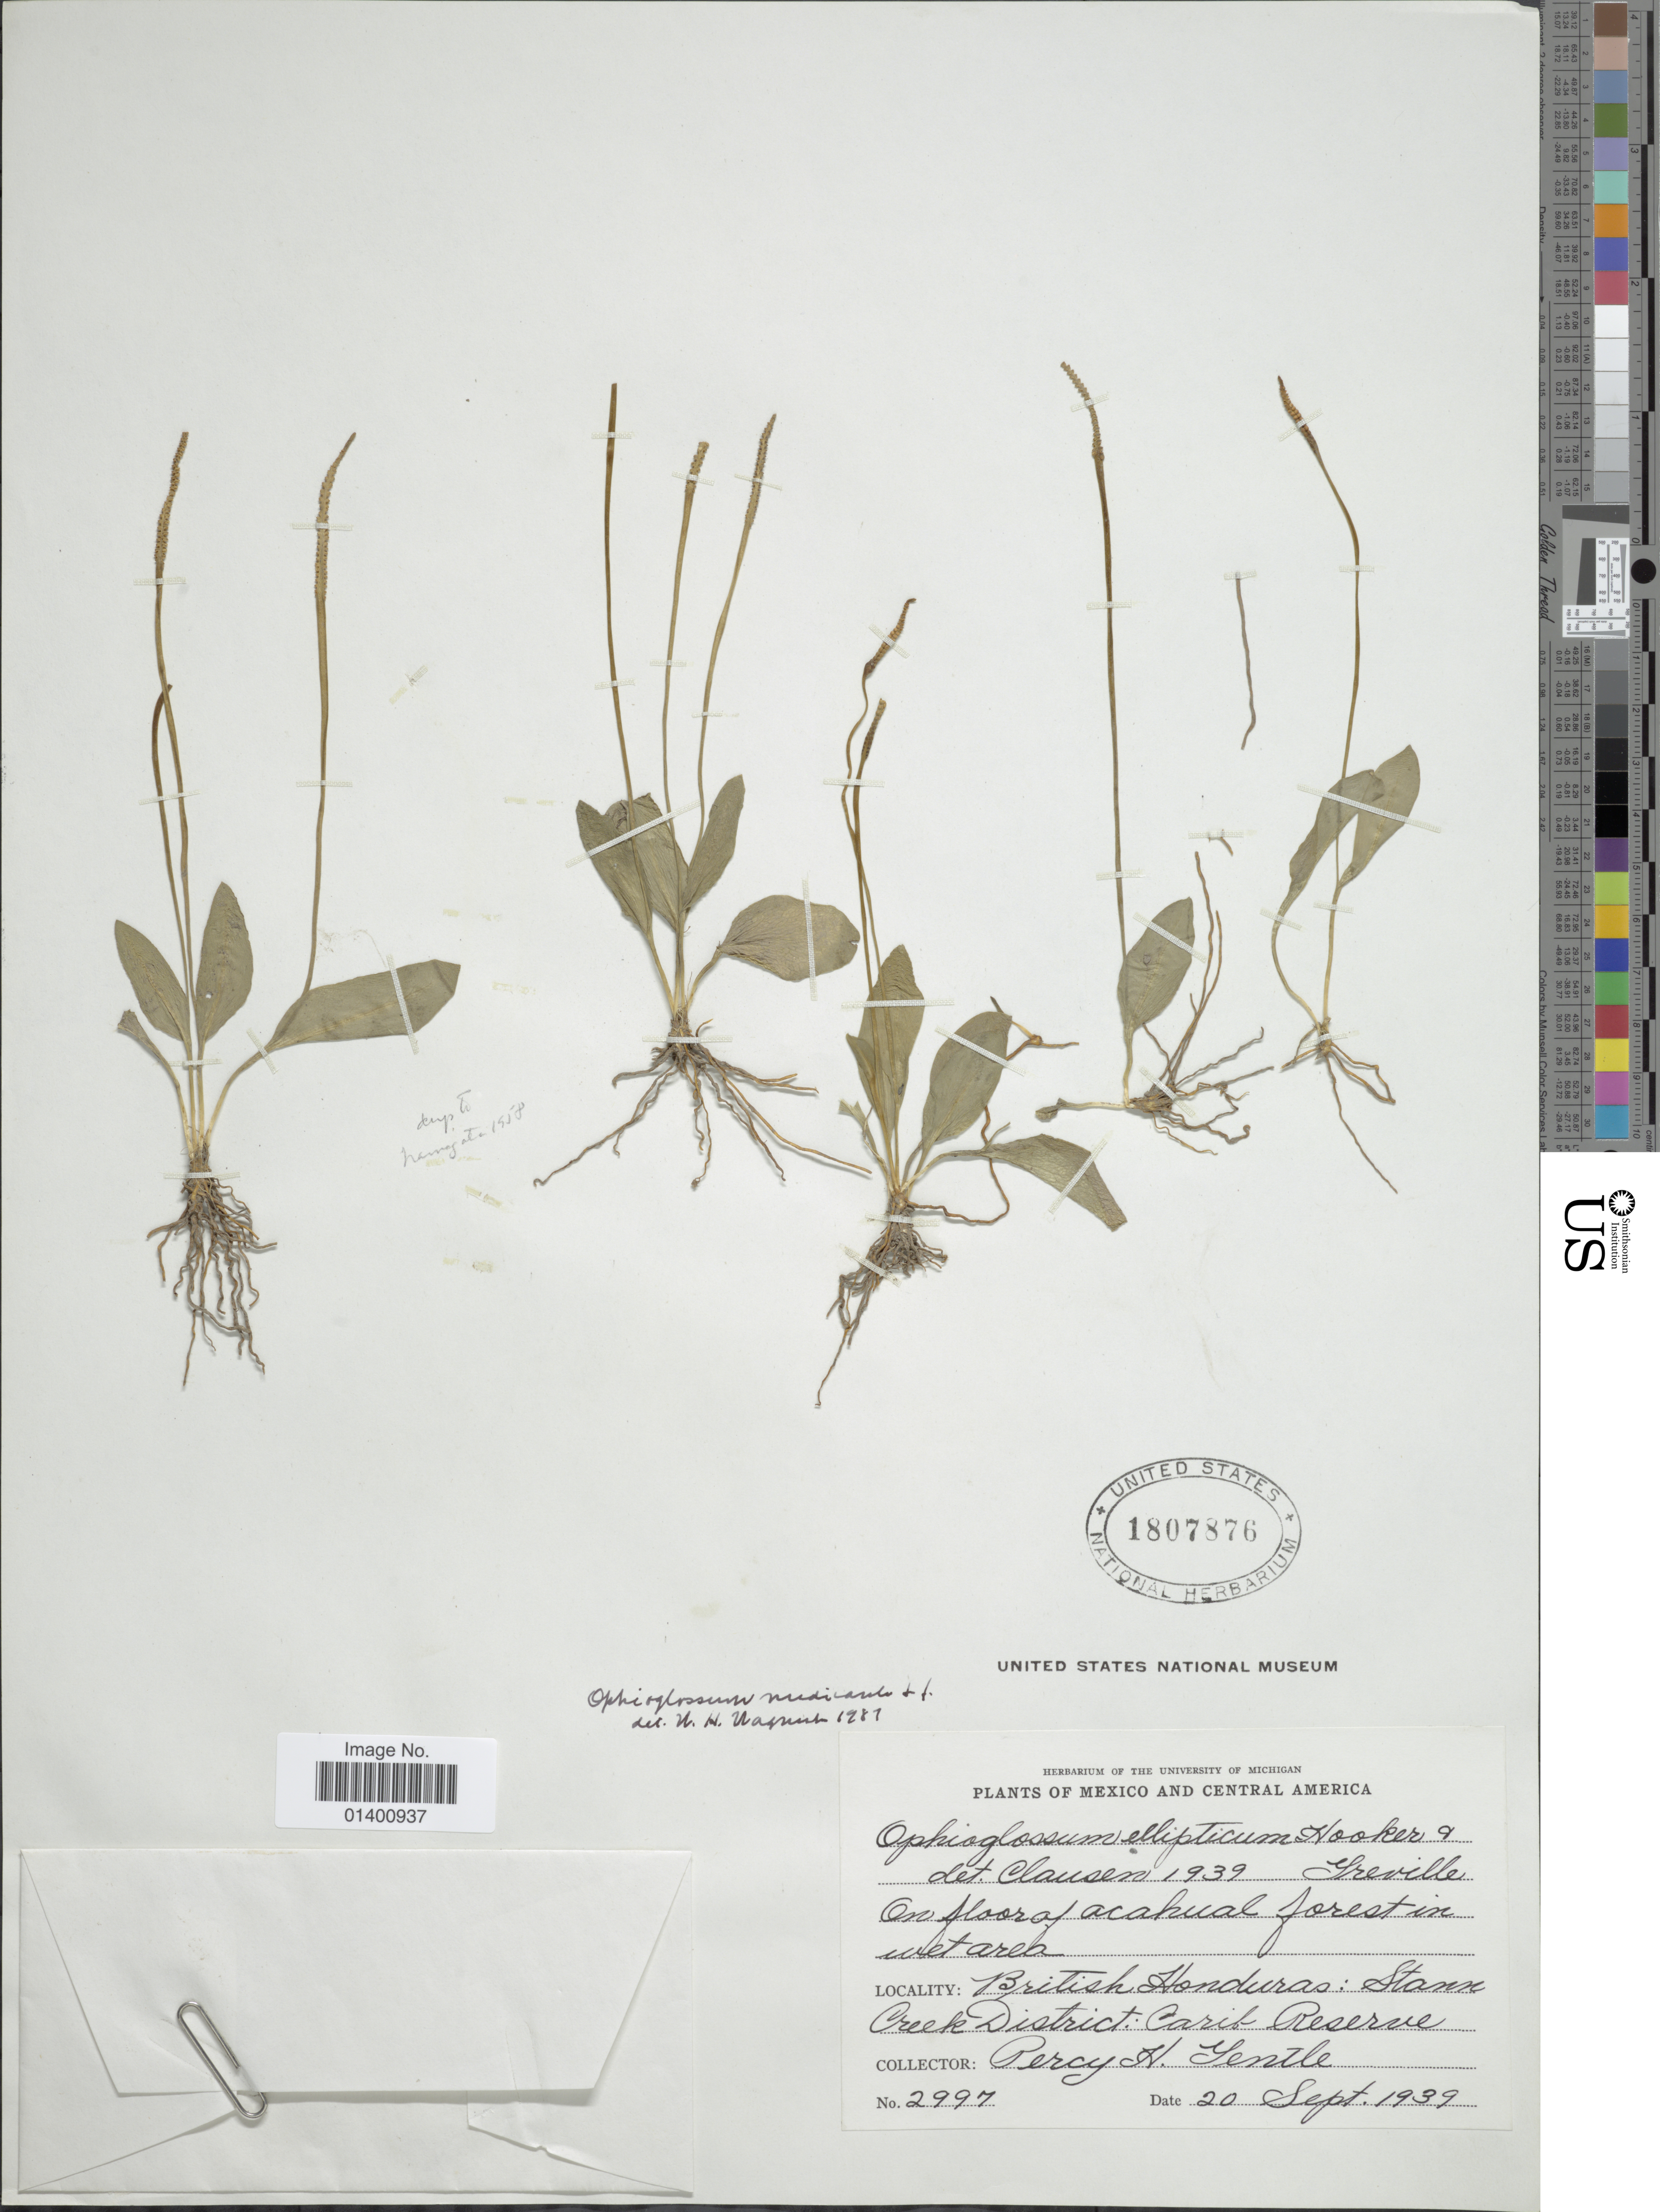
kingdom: Plantae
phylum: Tracheophyta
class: Polypodiopsida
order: Ophioglossales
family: Ophioglossaceae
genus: Ophioglossum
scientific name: Ophioglossum nudicaule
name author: L. f.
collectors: P. H. Gentle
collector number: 2997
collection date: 1939-09-20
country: Belize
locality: Stann Creek District: Carib Reserve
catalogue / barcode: US 1807876